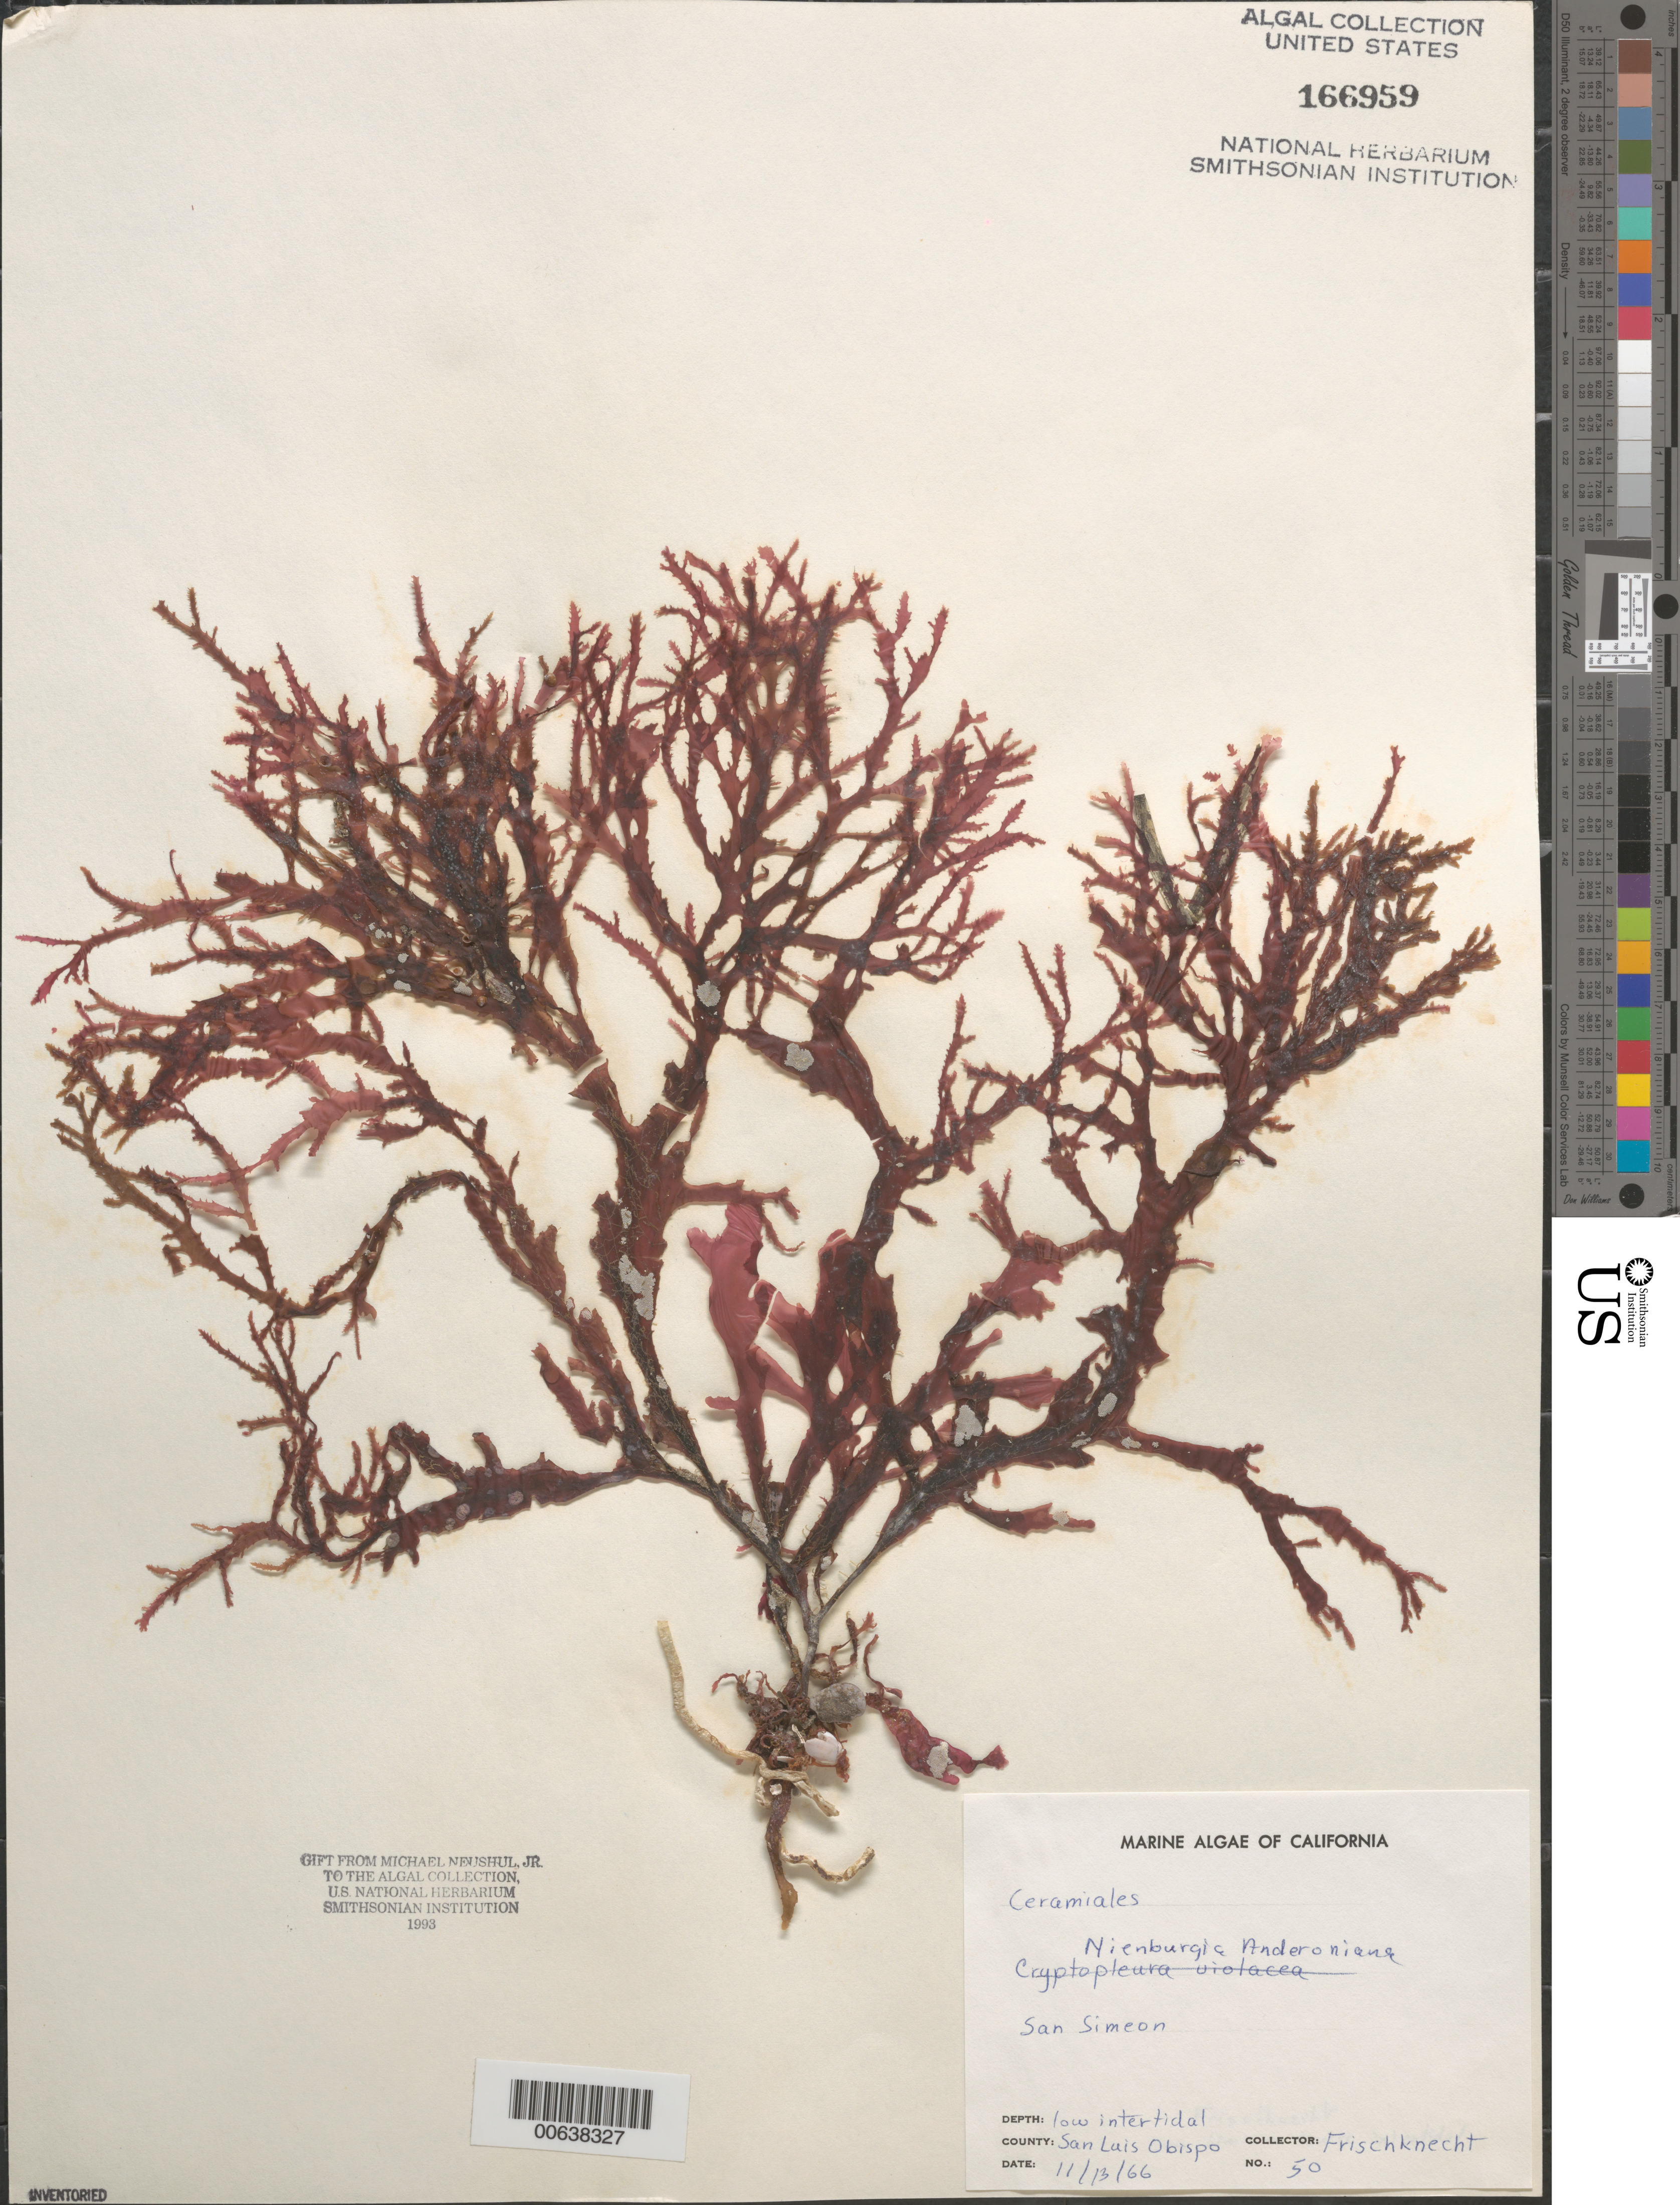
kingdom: Plantae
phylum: Rhodophyta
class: Florideophyceae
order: Ceramiales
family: Delesseriaceae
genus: Nienburgia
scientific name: Nienburgia andersoniana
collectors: -. Frischknecht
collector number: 50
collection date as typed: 13 Nov 1966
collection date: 1966-11-13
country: United States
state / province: California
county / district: San Luis Obispo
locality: San Simeon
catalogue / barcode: US 166959